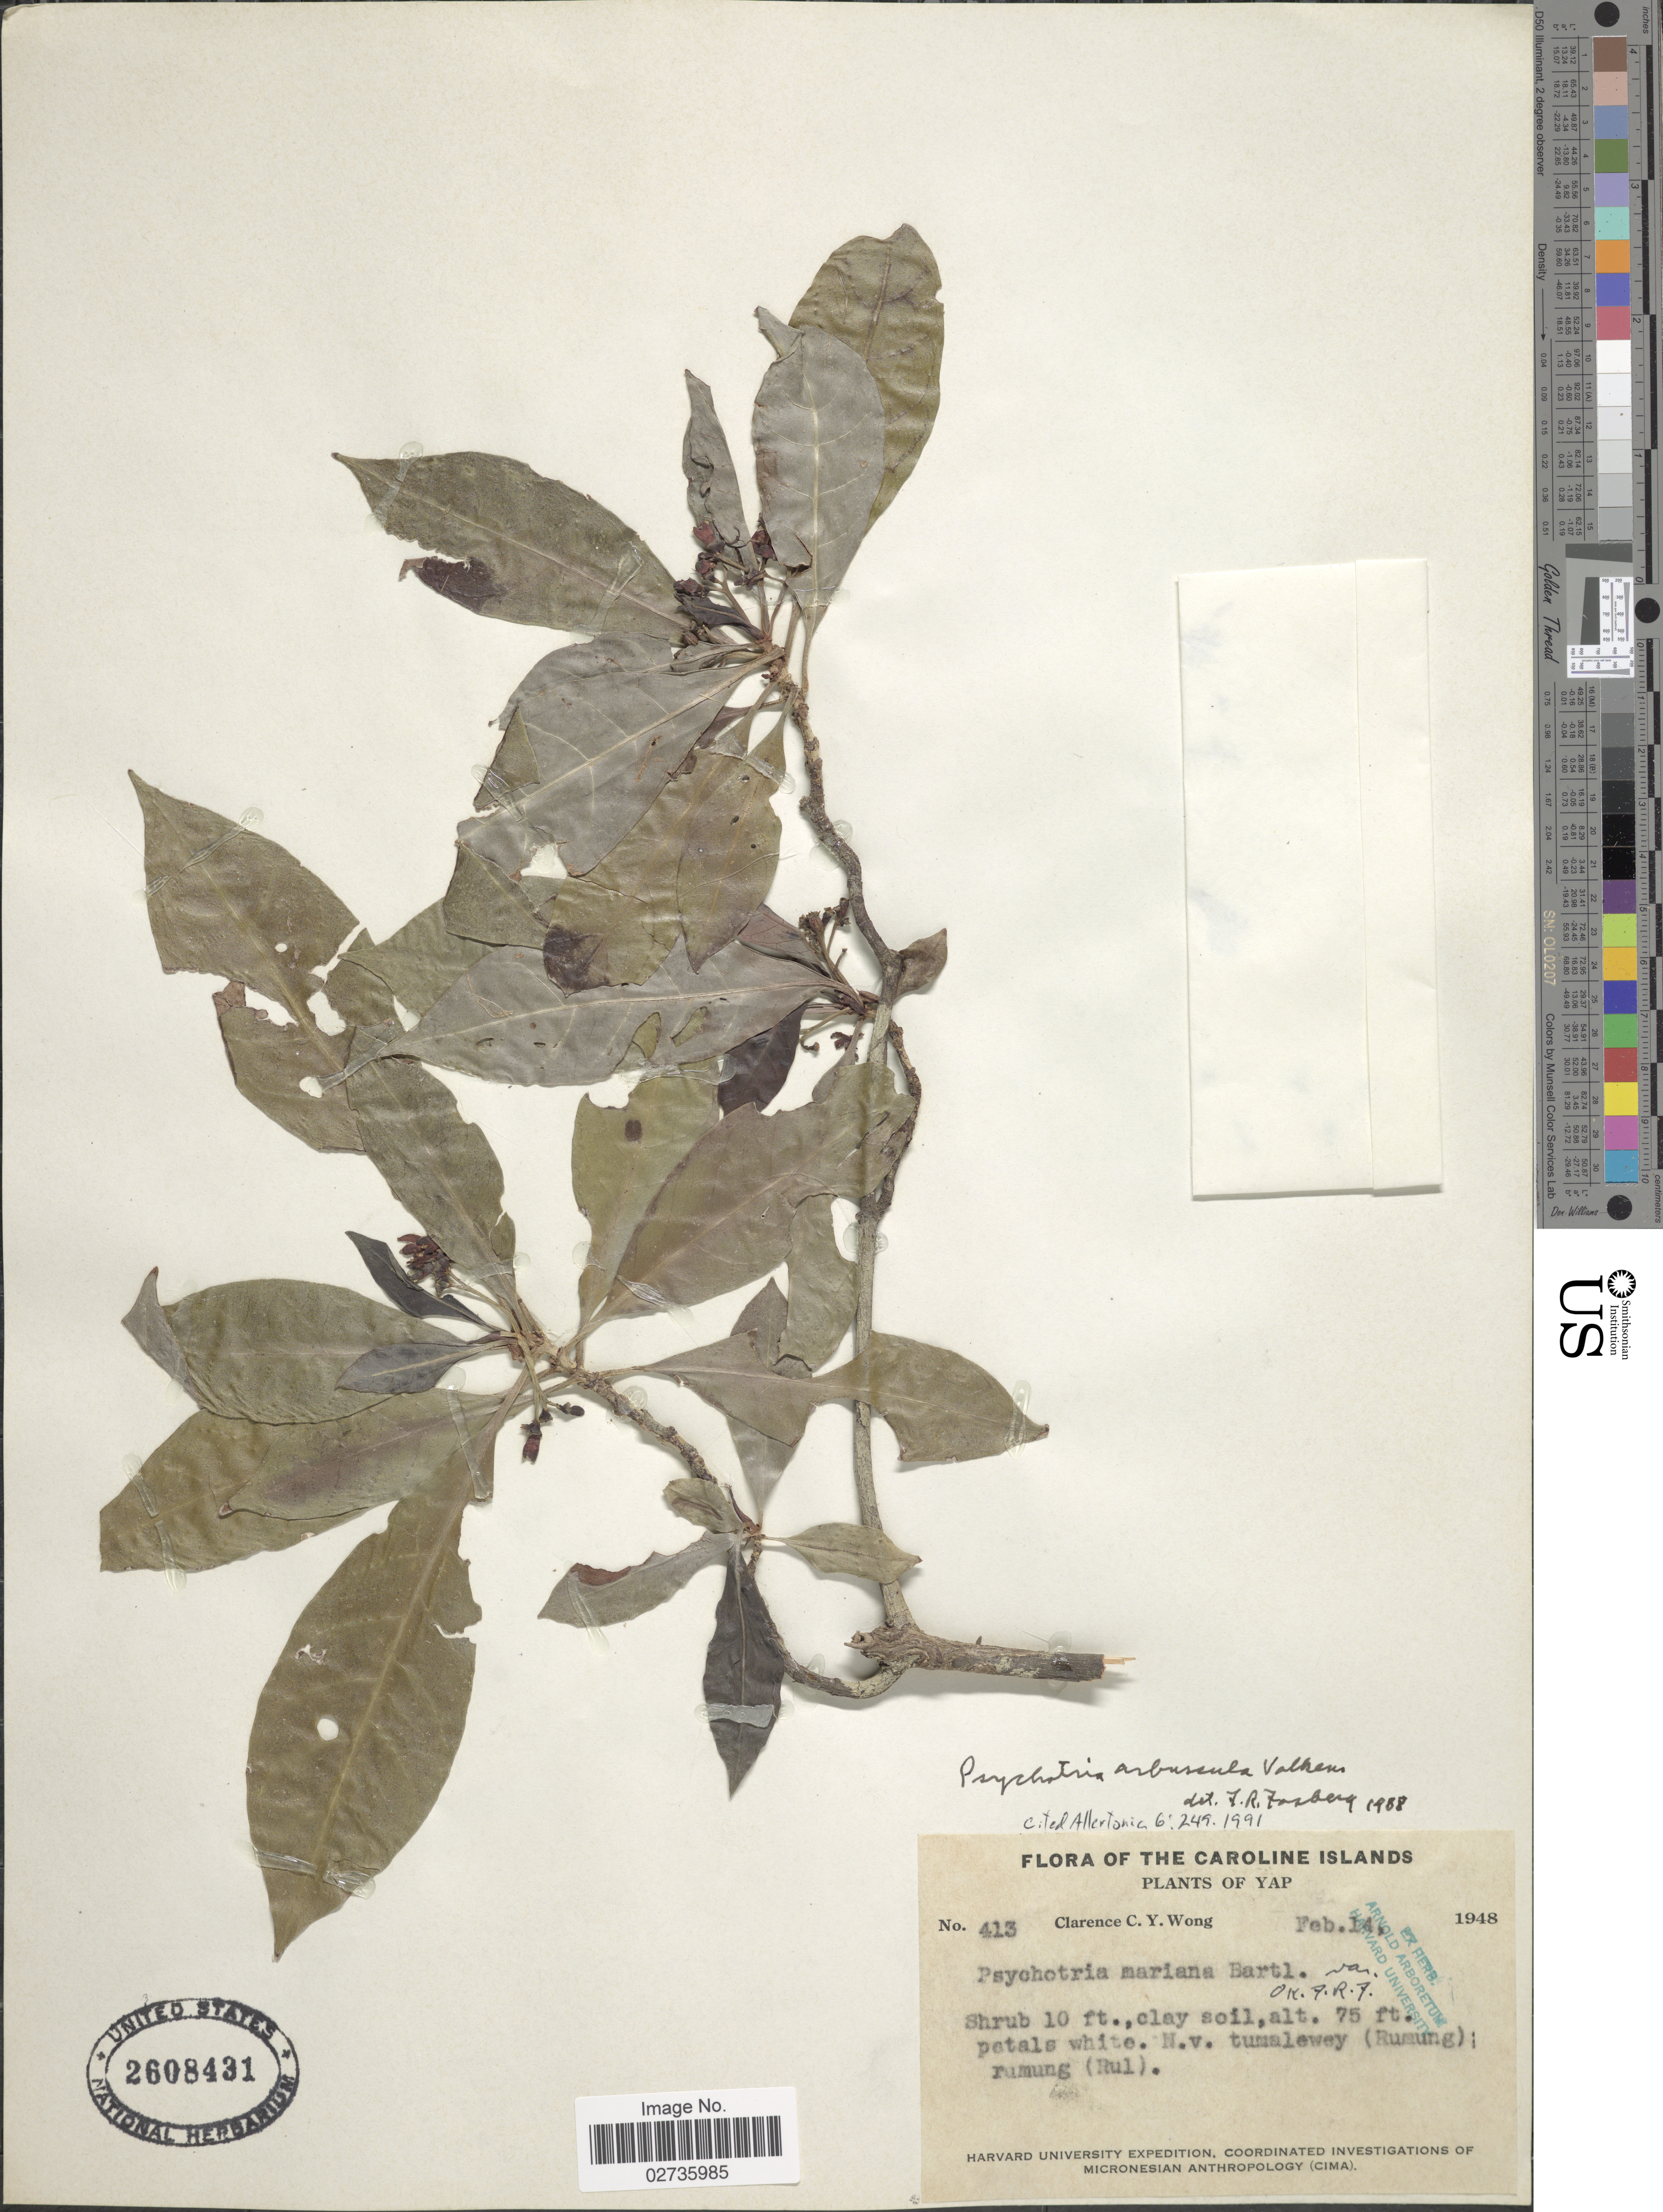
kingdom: Plantae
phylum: Tracheophyta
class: Magnoliopsida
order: Gentianales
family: Rubiaceae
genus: Psychotria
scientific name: Psychotria arbuscula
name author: Volkens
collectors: C. Wong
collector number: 413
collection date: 1948-02-14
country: Micronesia, Federated States of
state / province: Yap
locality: The Caroline Islands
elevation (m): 23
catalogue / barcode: US 2608431